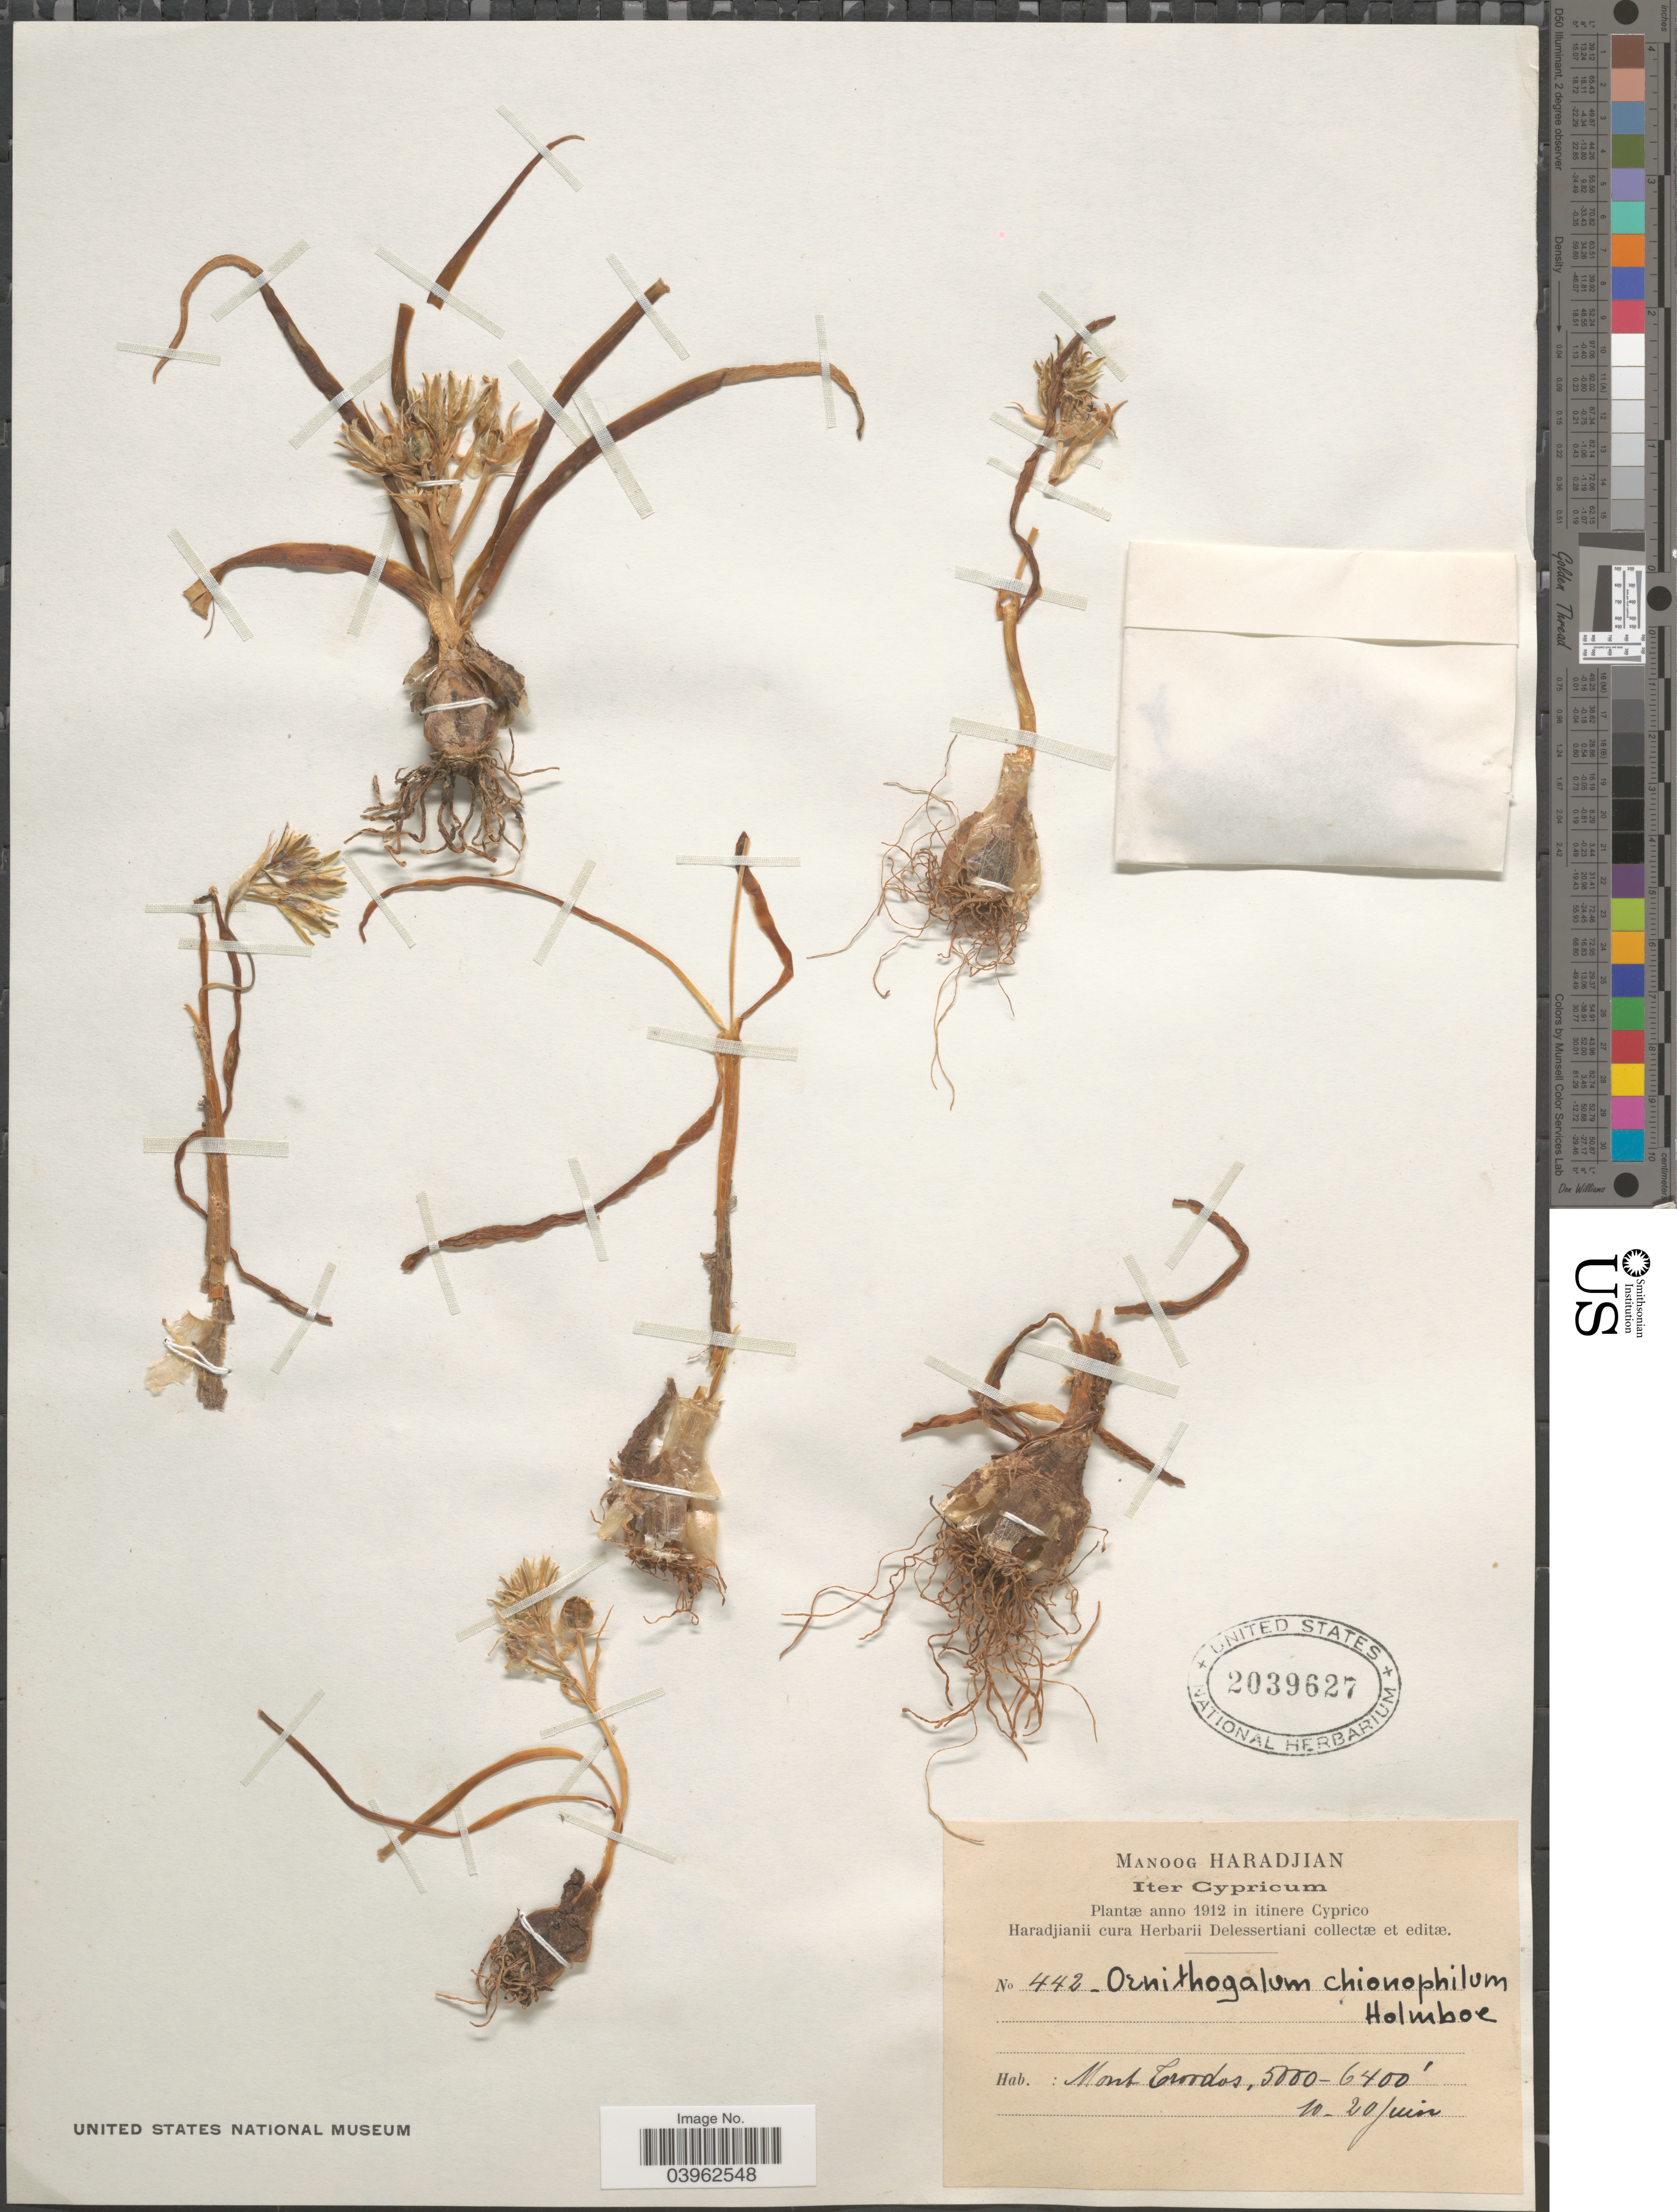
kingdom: Plantae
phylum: Tracheophyta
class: Liliopsida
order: Asparagales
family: Asparagaceae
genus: Ornithogalum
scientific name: Ornithogalum chionophilum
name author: Holmboe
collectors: M. Haradjian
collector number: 442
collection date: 1912-06-10/1912-06-20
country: Cyprus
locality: Cypricum. Mont Troodos.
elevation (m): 1524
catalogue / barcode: US 2039627